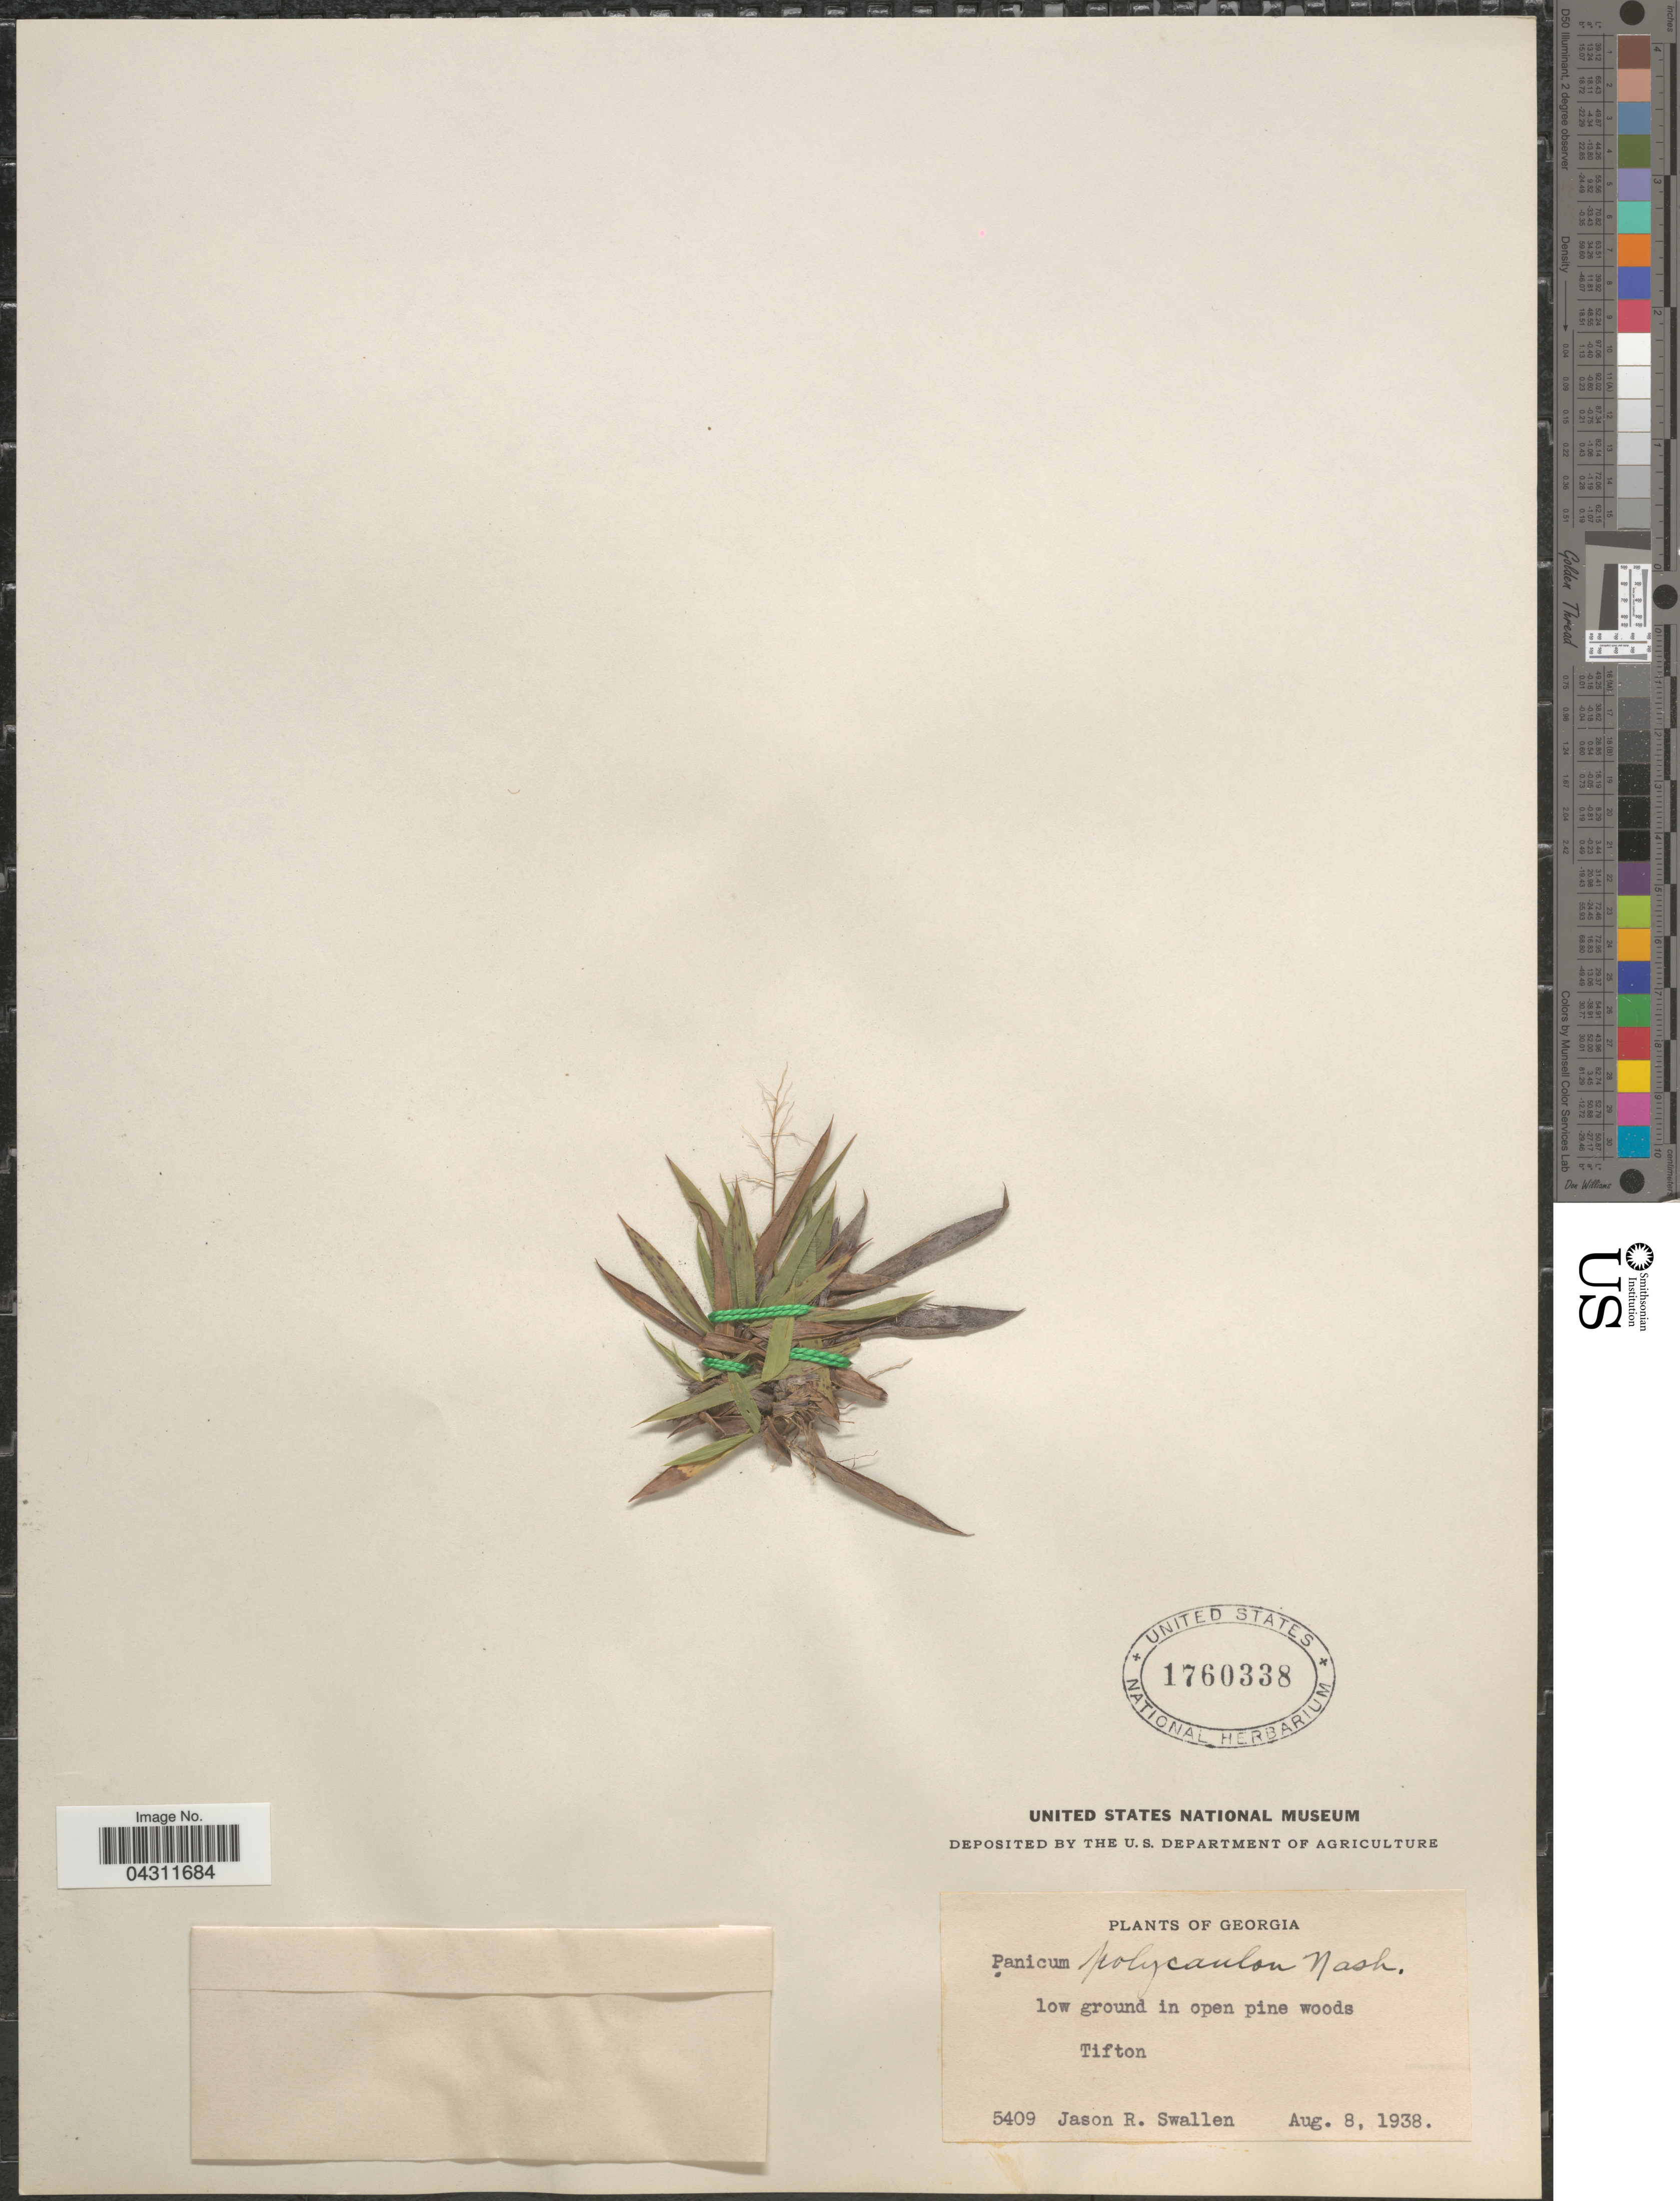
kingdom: Plantae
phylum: Tracheophyta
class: Liliopsida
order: Poales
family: Poaceae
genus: Dichanthelium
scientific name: Dichanthelium strigosum var. glabrescens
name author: (Griseb.) Freckmann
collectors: J. R. Swallen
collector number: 5409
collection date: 1938-08-08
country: United States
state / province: Georgia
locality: Low ground in open pine woods Tifton.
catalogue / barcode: US 1760338